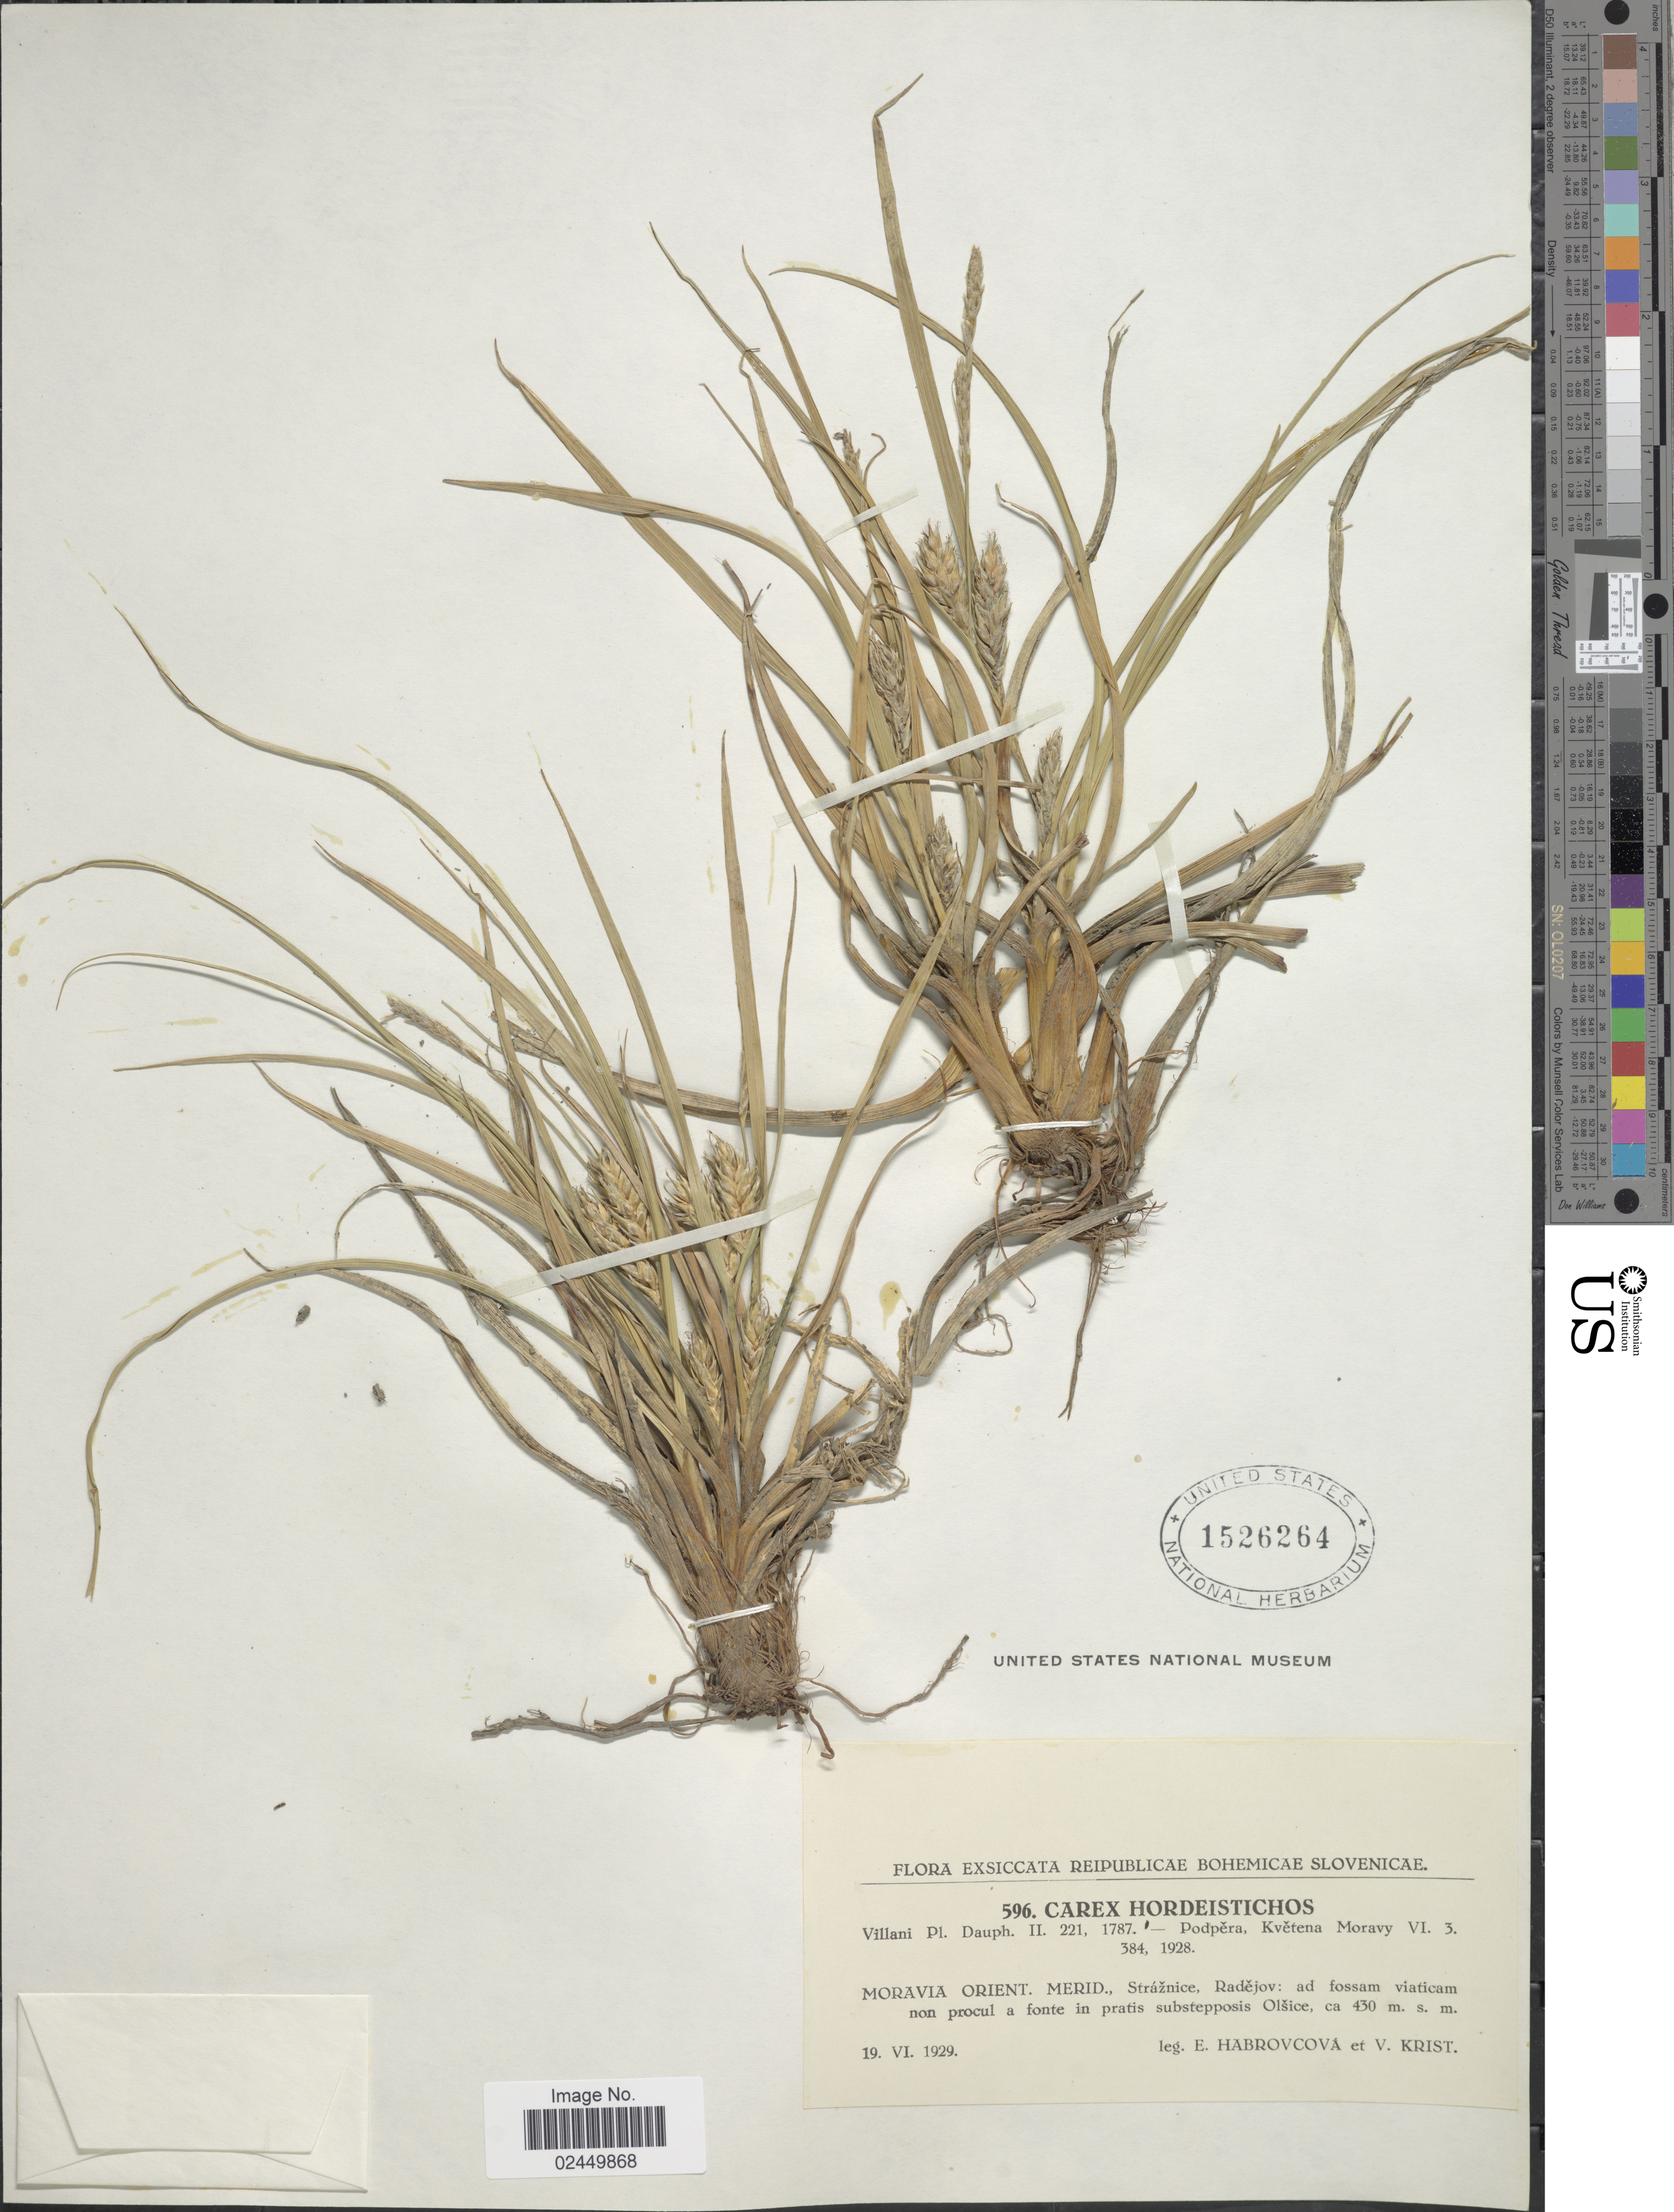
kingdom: Plantae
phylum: Tracheophyta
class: Liliopsida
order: Poales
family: Cyperaceae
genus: Carex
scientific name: Carex hordeistichos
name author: Vill.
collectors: E. Habrovcova & V. Krist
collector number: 596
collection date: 1929-06-19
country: Czechia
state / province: South Moravian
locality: Reipublicae Bohemicae Slovenicae. Moravia Orient. Merid., Straznice, Radejov: ad fossam viaticam non procul a fonte in pratis substepposis Olsice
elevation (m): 430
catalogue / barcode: US 1526264